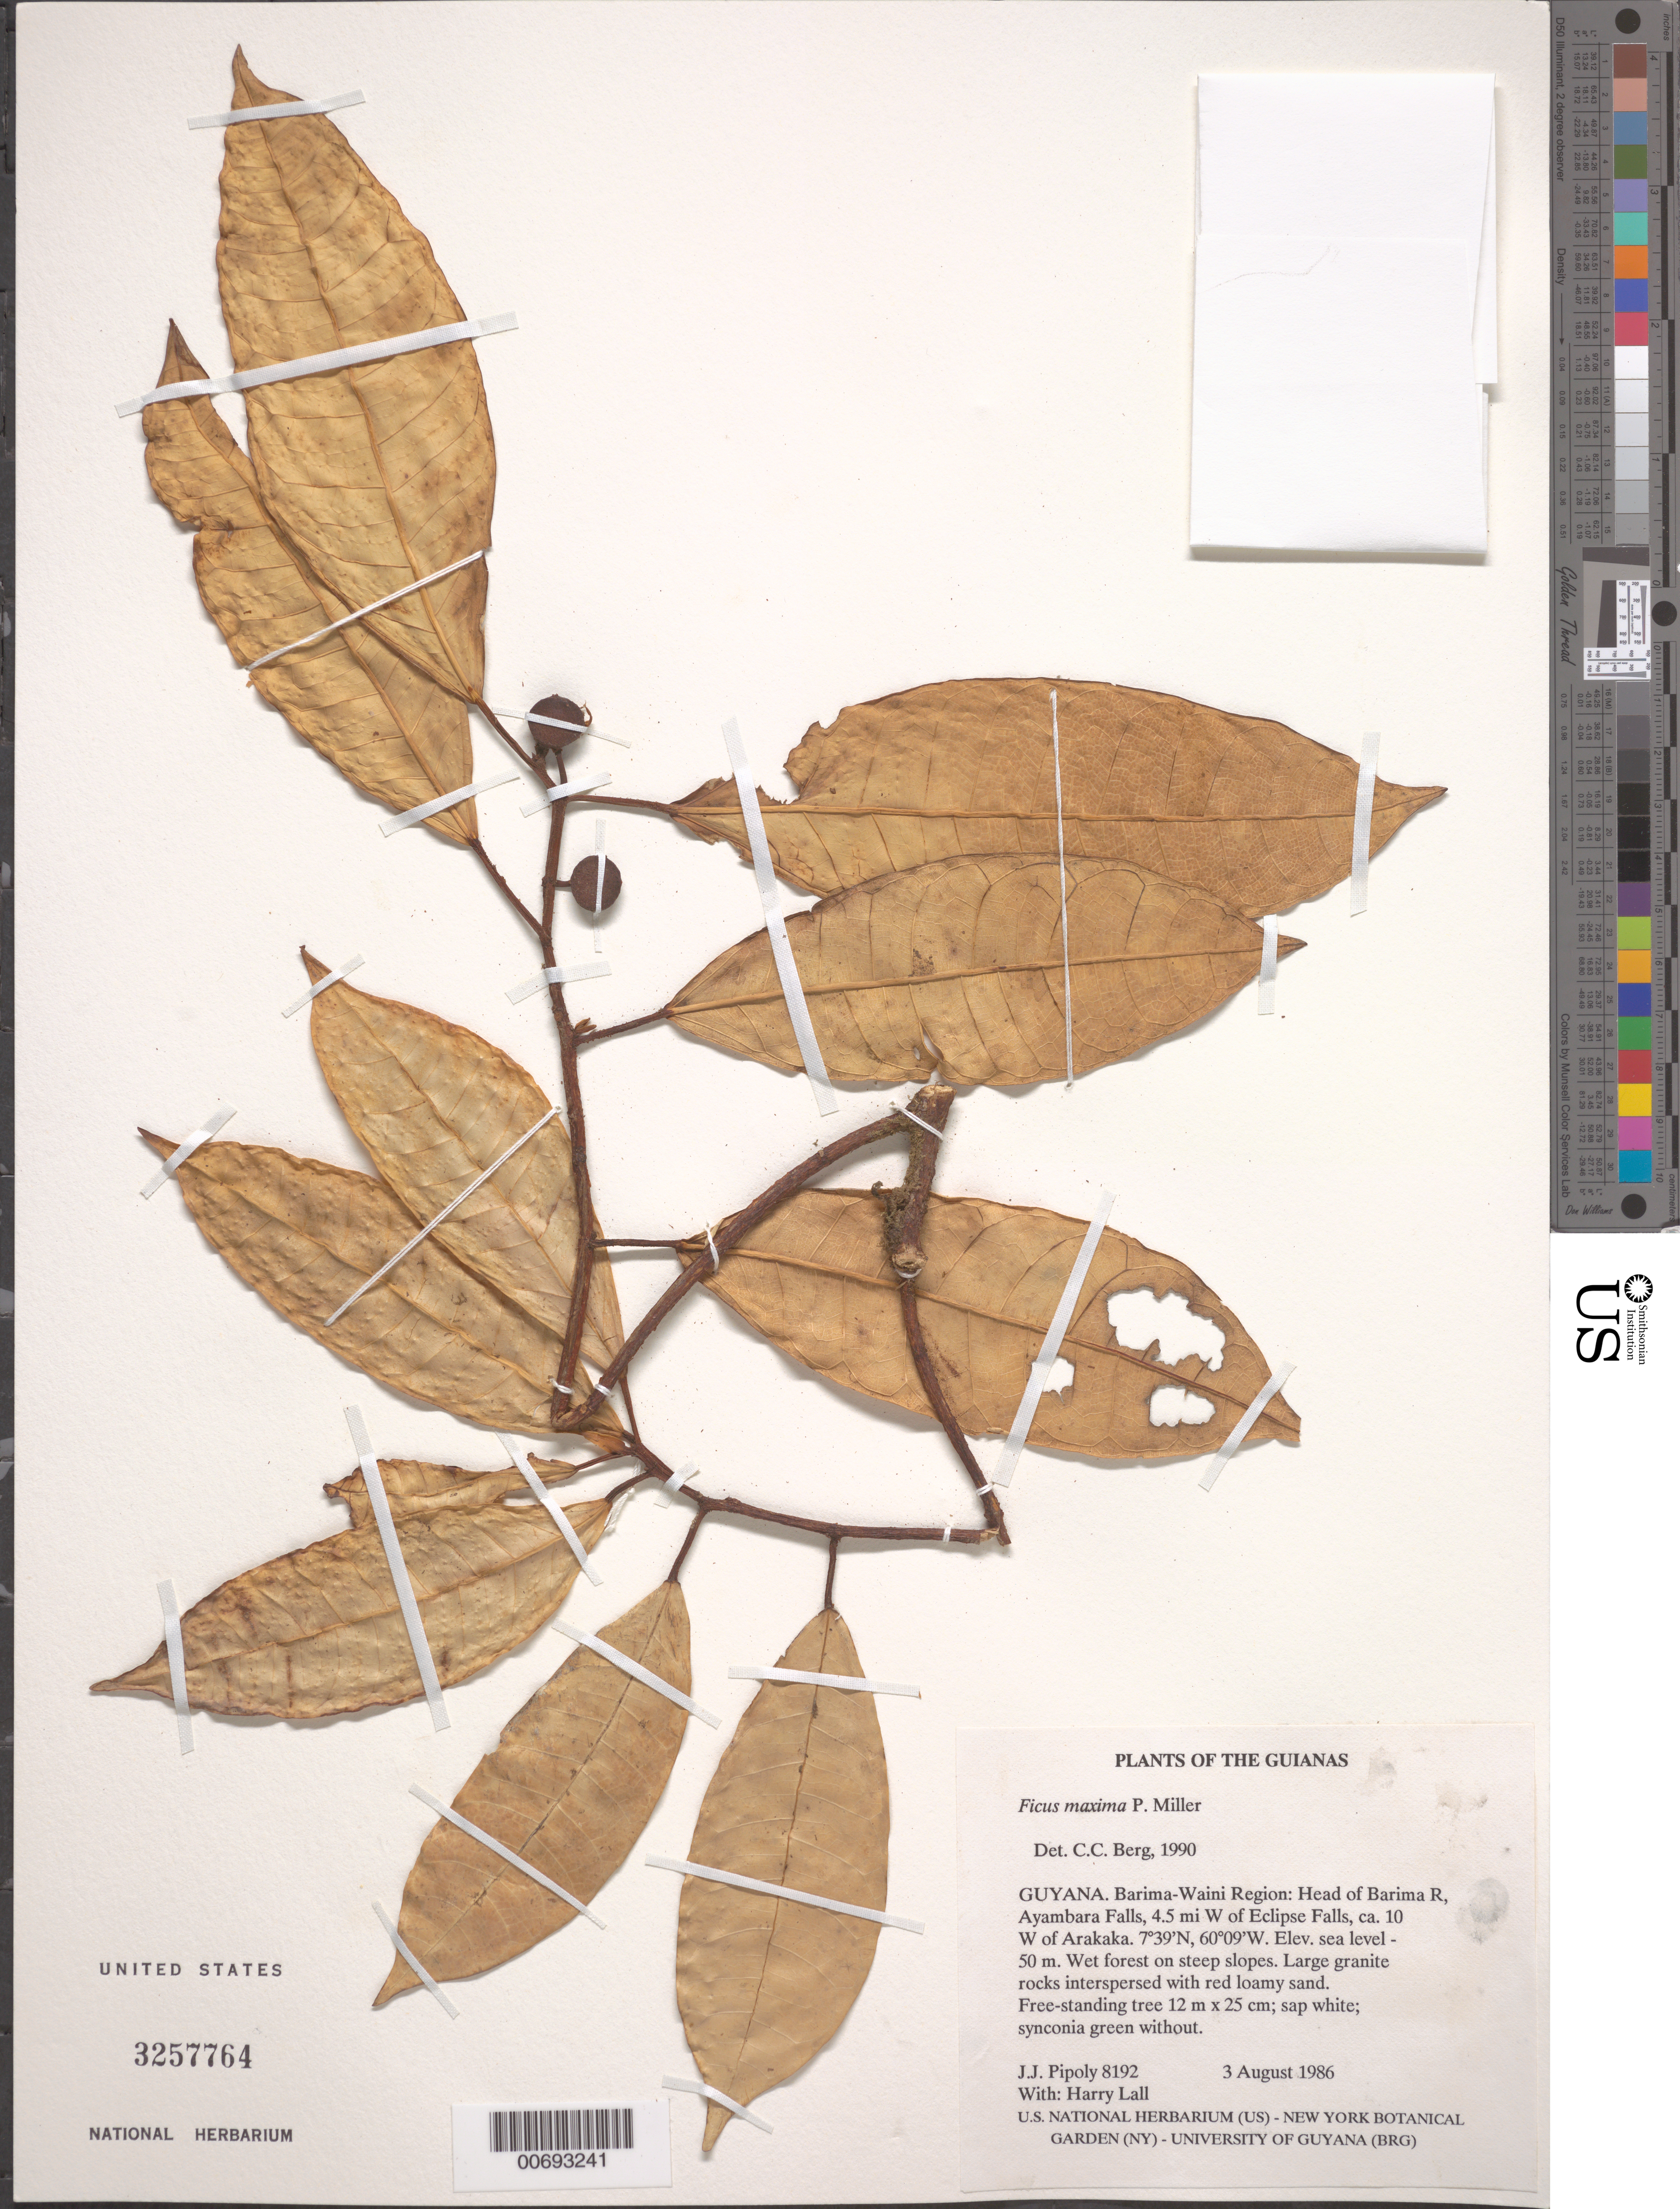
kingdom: Plantae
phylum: Tracheophyta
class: Magnoliopsida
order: Rosales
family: Moraceae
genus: Ficus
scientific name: Ficus maxima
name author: Mill.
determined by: Berg, C. C.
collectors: J. J. Pipoly & H. Lall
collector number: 8192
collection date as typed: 3 August 1986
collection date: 1986-08-03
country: Guyana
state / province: Barima-Waini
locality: Head of Barima R, Ayambara Falls, 4.5 mi W of Eclipse Falls, ca. 10 W of Arakaka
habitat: Wet forest on large granite rocks, interspersed with red loamy sand, on steep slopes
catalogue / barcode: US 3257764